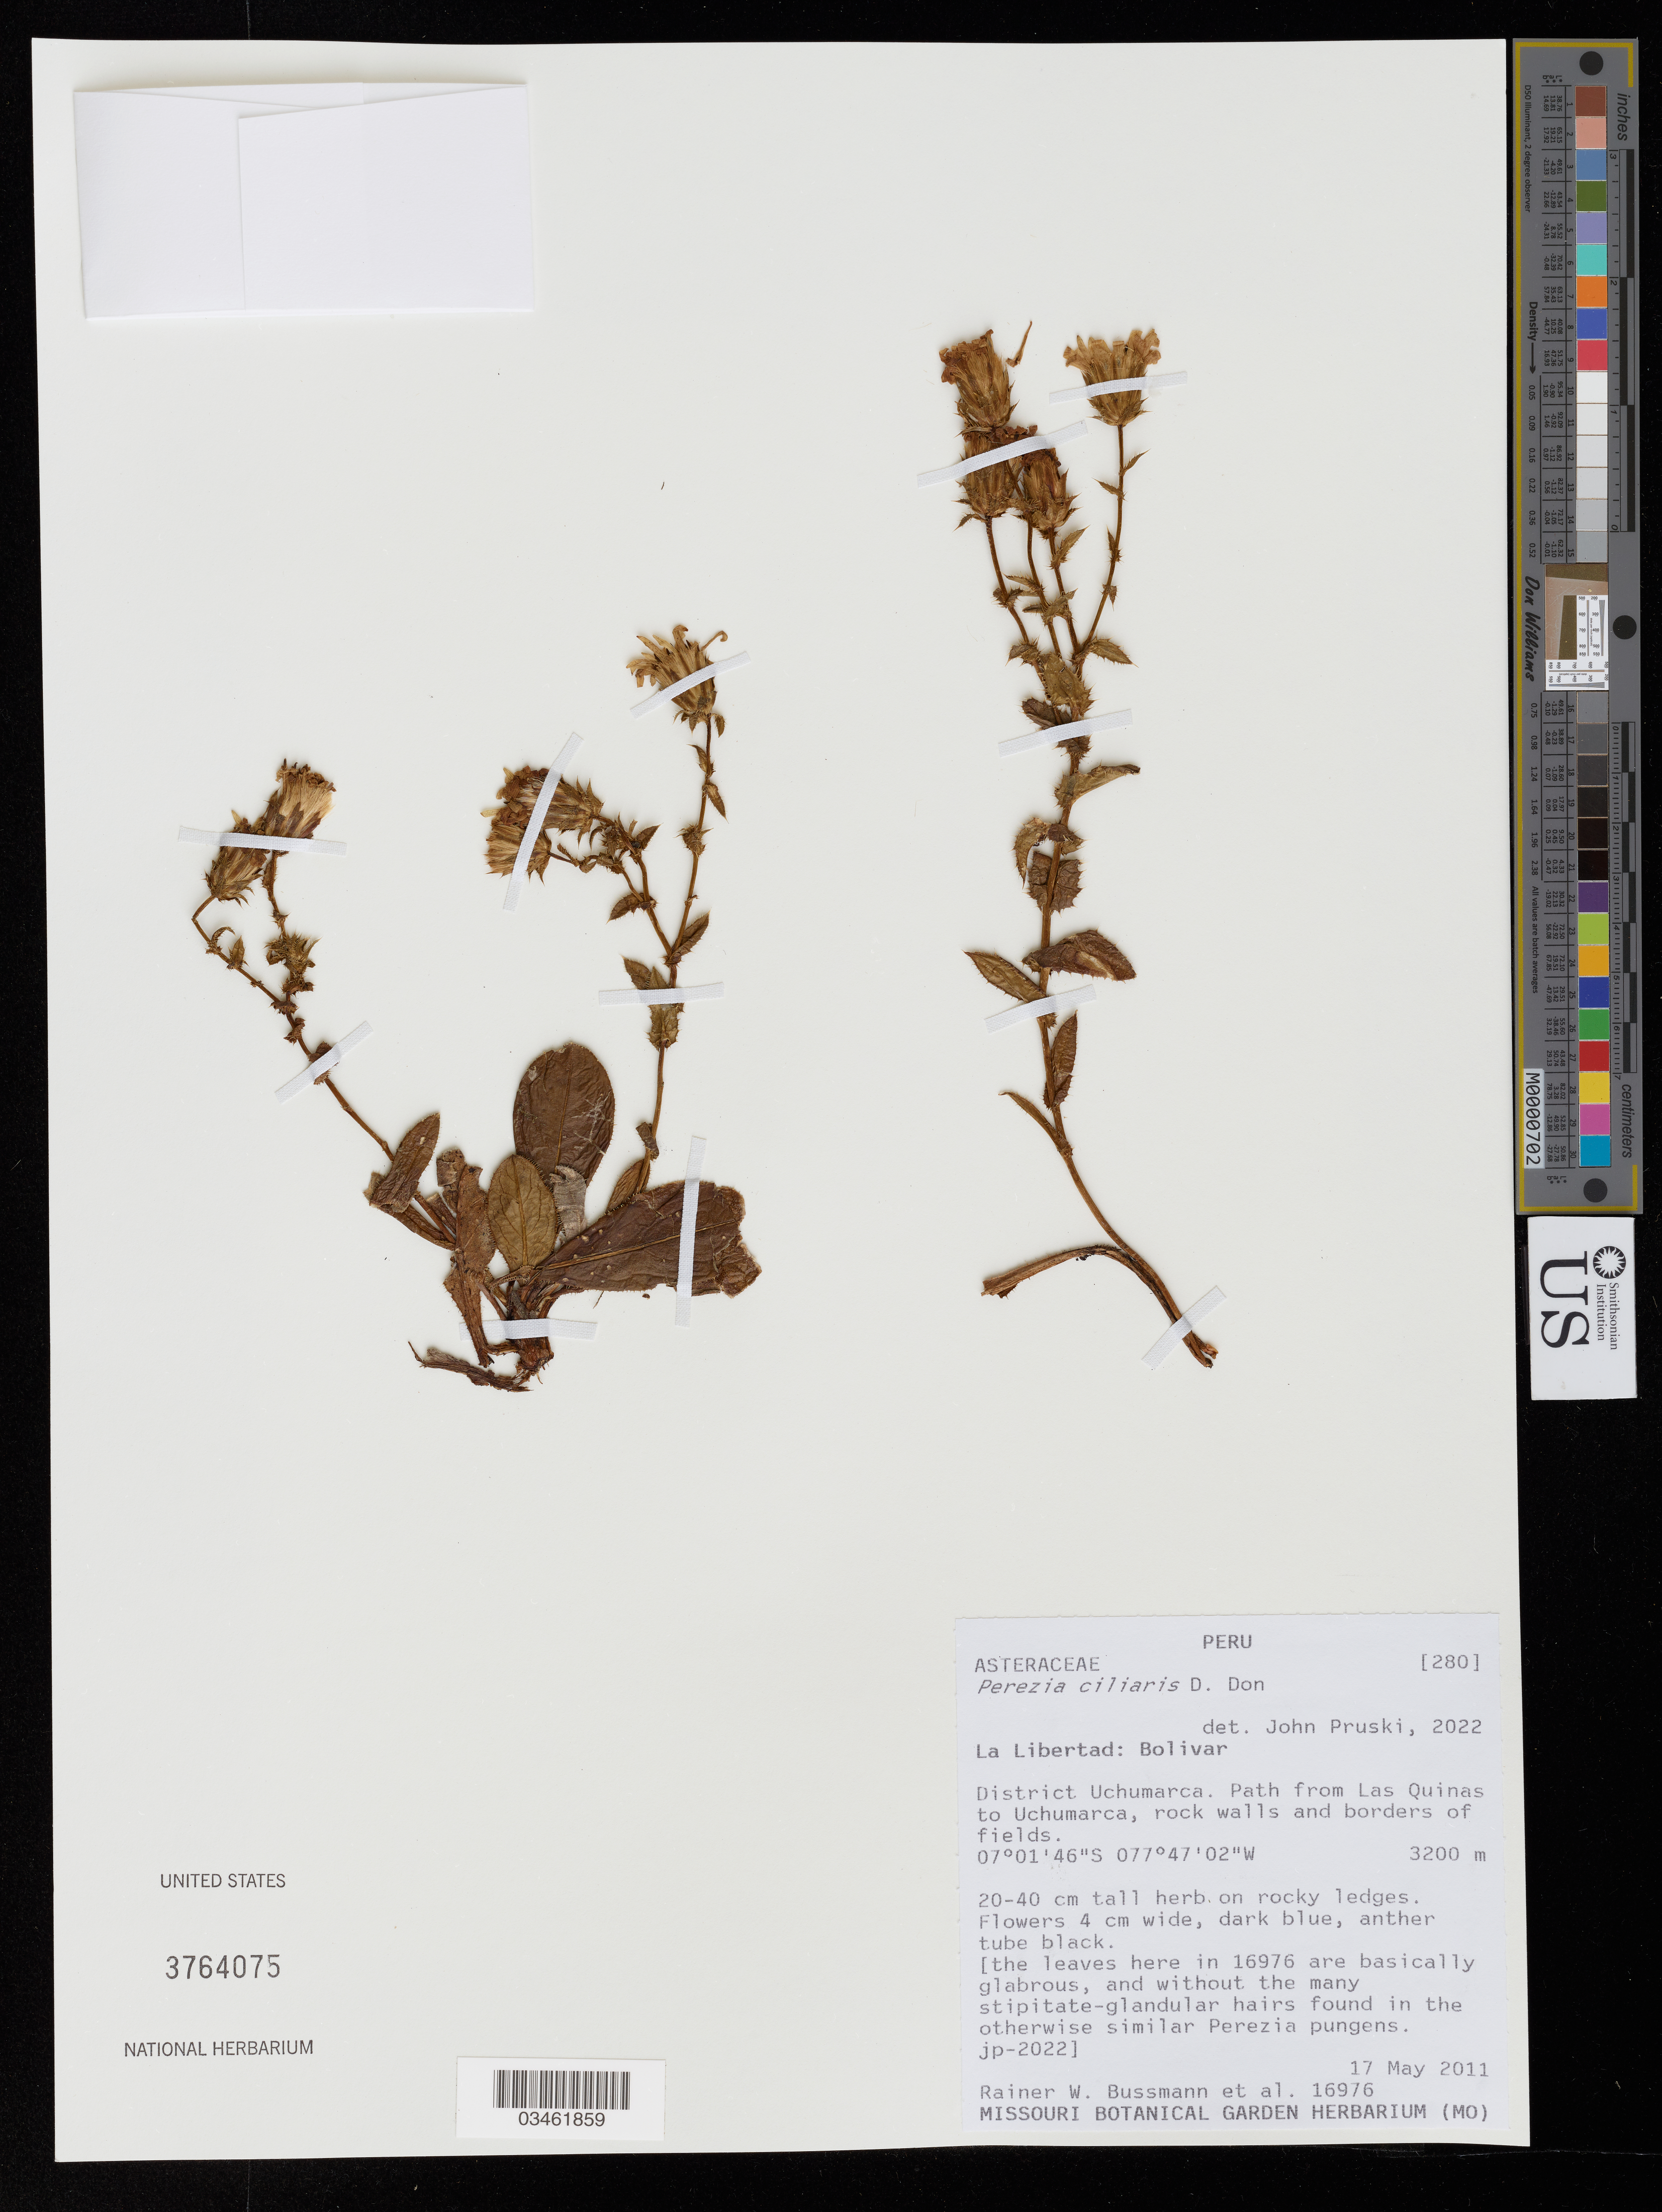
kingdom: Plantae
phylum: Tracheophyta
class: Magnoliopsida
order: Asterales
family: Asteraceae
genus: Perezia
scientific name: Perezia ciliaris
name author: D. Don ex Hook. & Arn.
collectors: R. W. Bussmann & et al.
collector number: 16976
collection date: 2011-05-17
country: Peru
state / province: La Libertad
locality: Bolivar. District Uchumarca. Path from Las Quinas to Uchumarca, rock walls and borders of fields.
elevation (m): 3200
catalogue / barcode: US 3764075